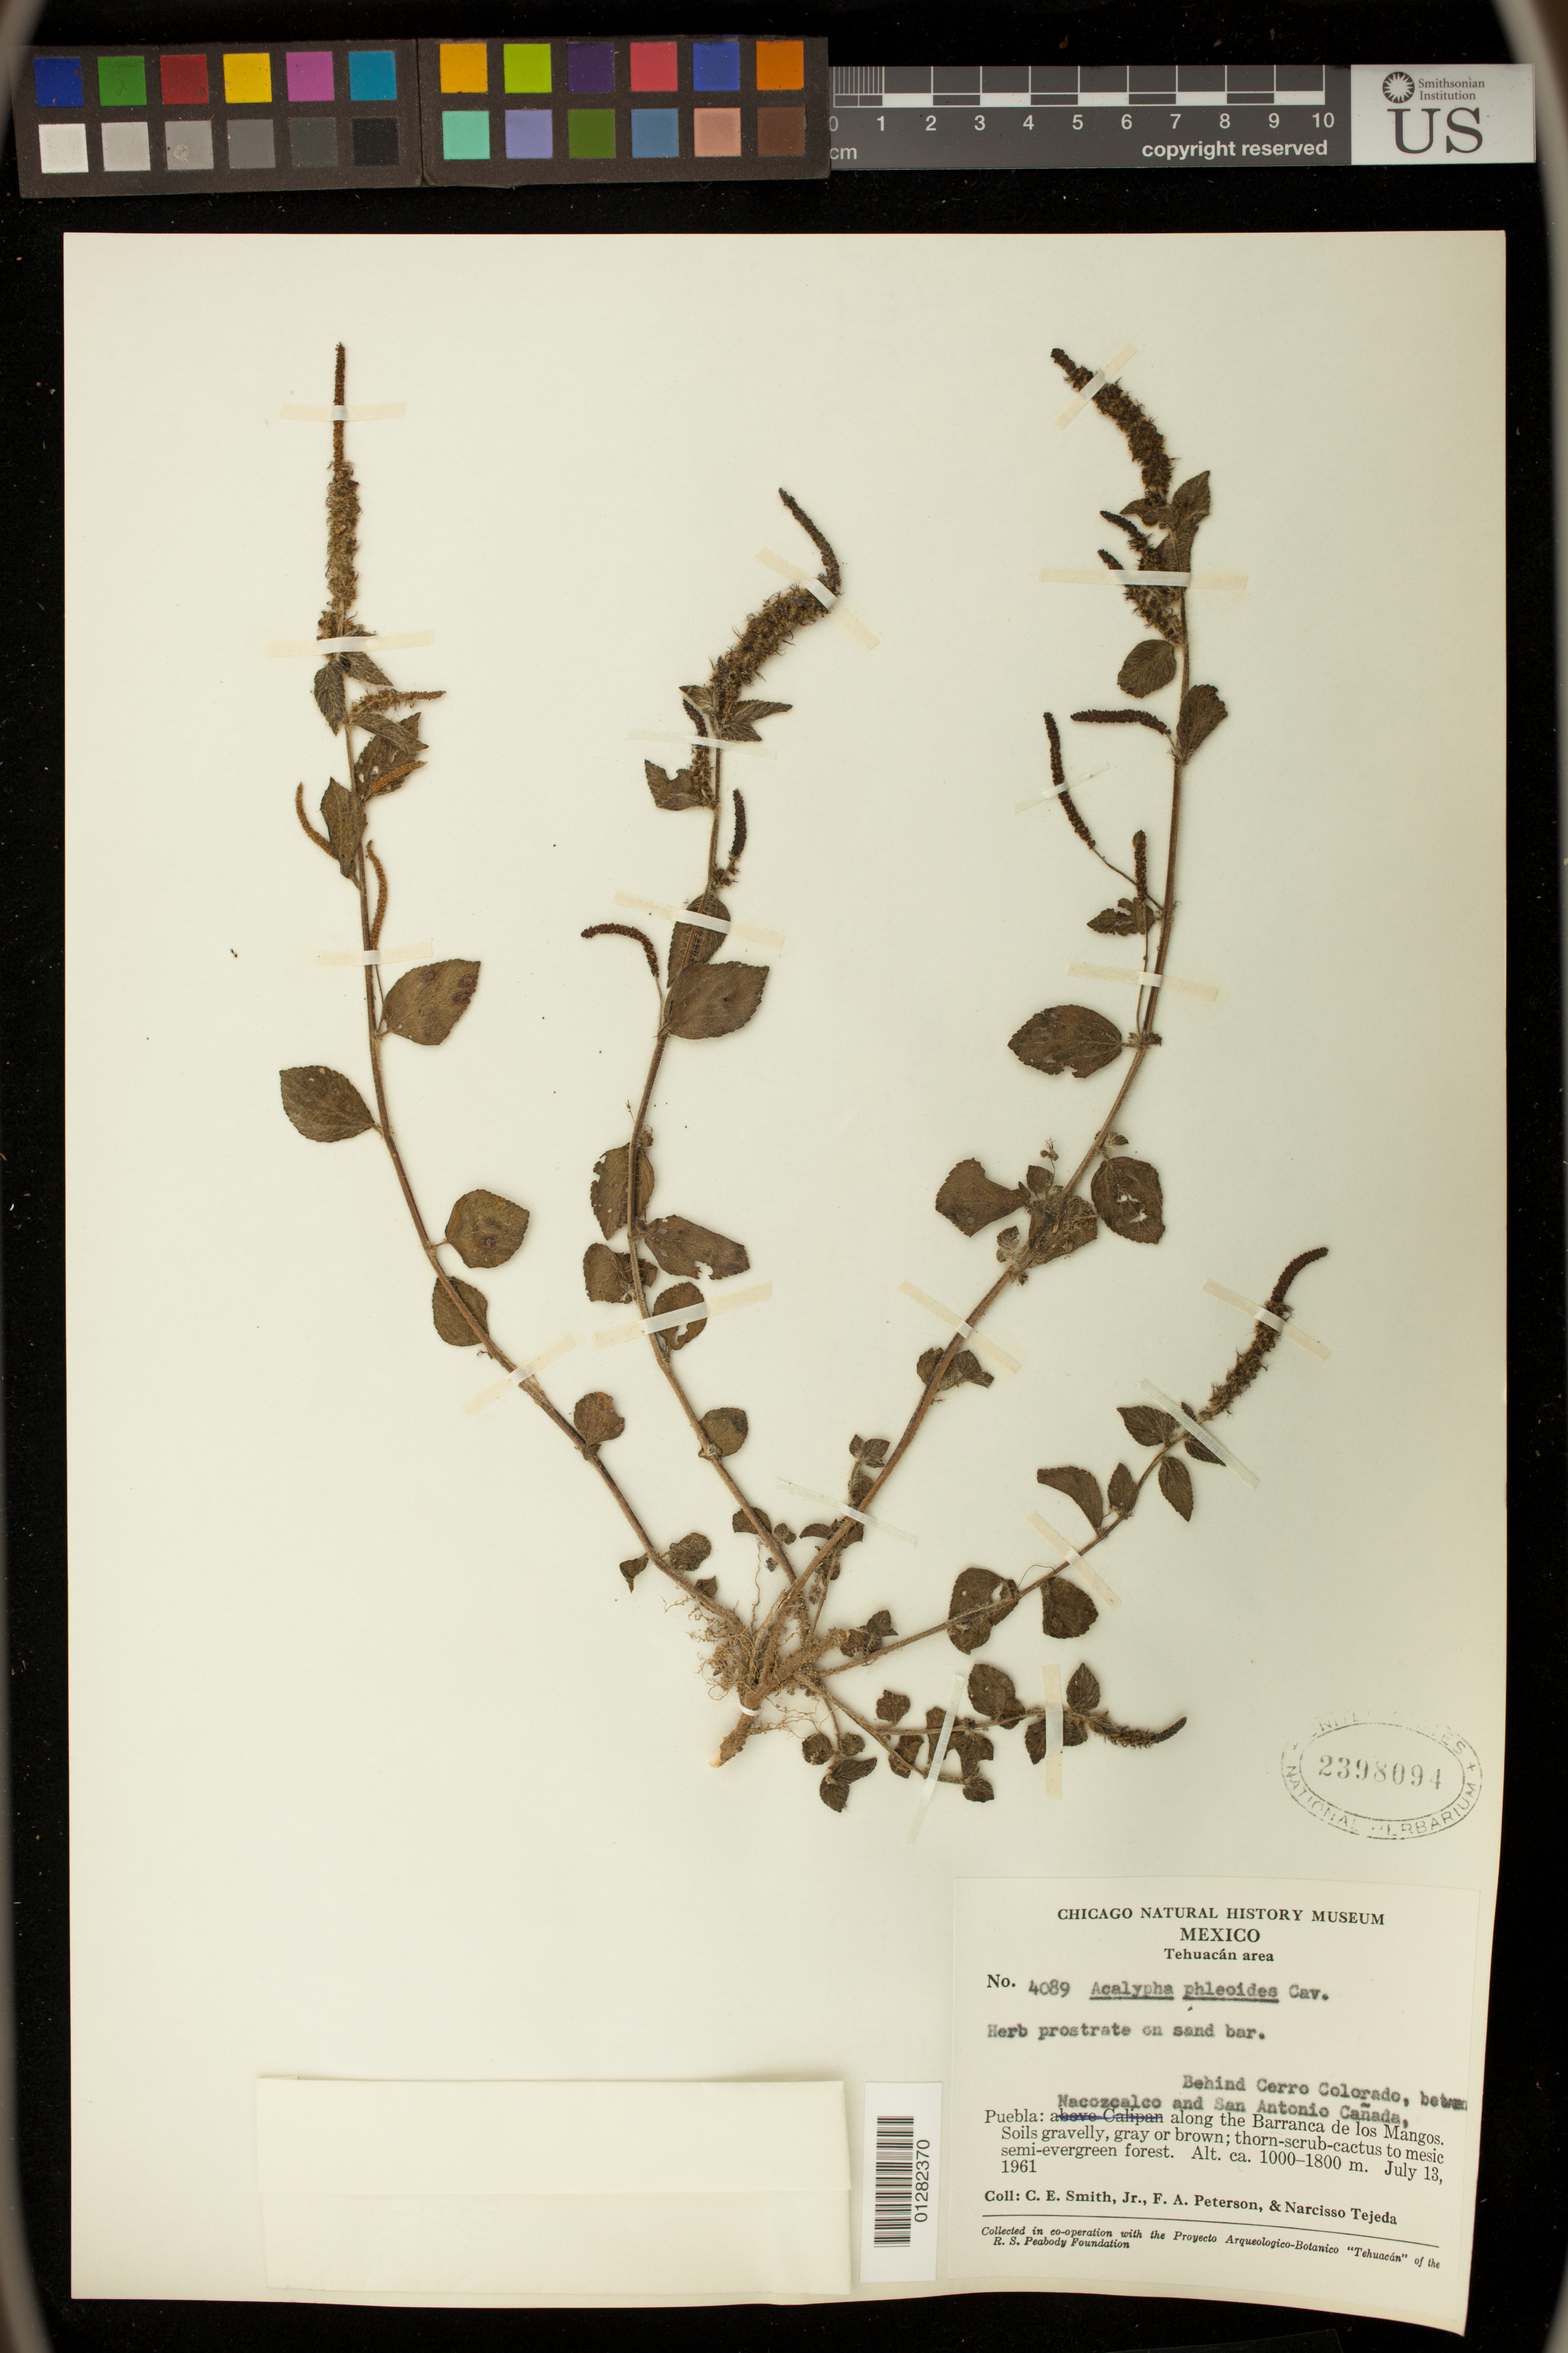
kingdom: Plantae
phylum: Tracheophyta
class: Magnoliopsida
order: Malpighiales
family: Euphorbiaceae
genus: Acalypha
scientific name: Acalypha phleoides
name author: Cav.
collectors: I. L. Wiggins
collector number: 4089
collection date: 1961-07-13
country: Mexico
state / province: Puebla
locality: Behind Cerro Colorado, between Nacozcalco and San Antonio Canada, Puebla: along the Barranca de los Mangos. Tehuacan area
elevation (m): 1000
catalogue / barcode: US 2398094